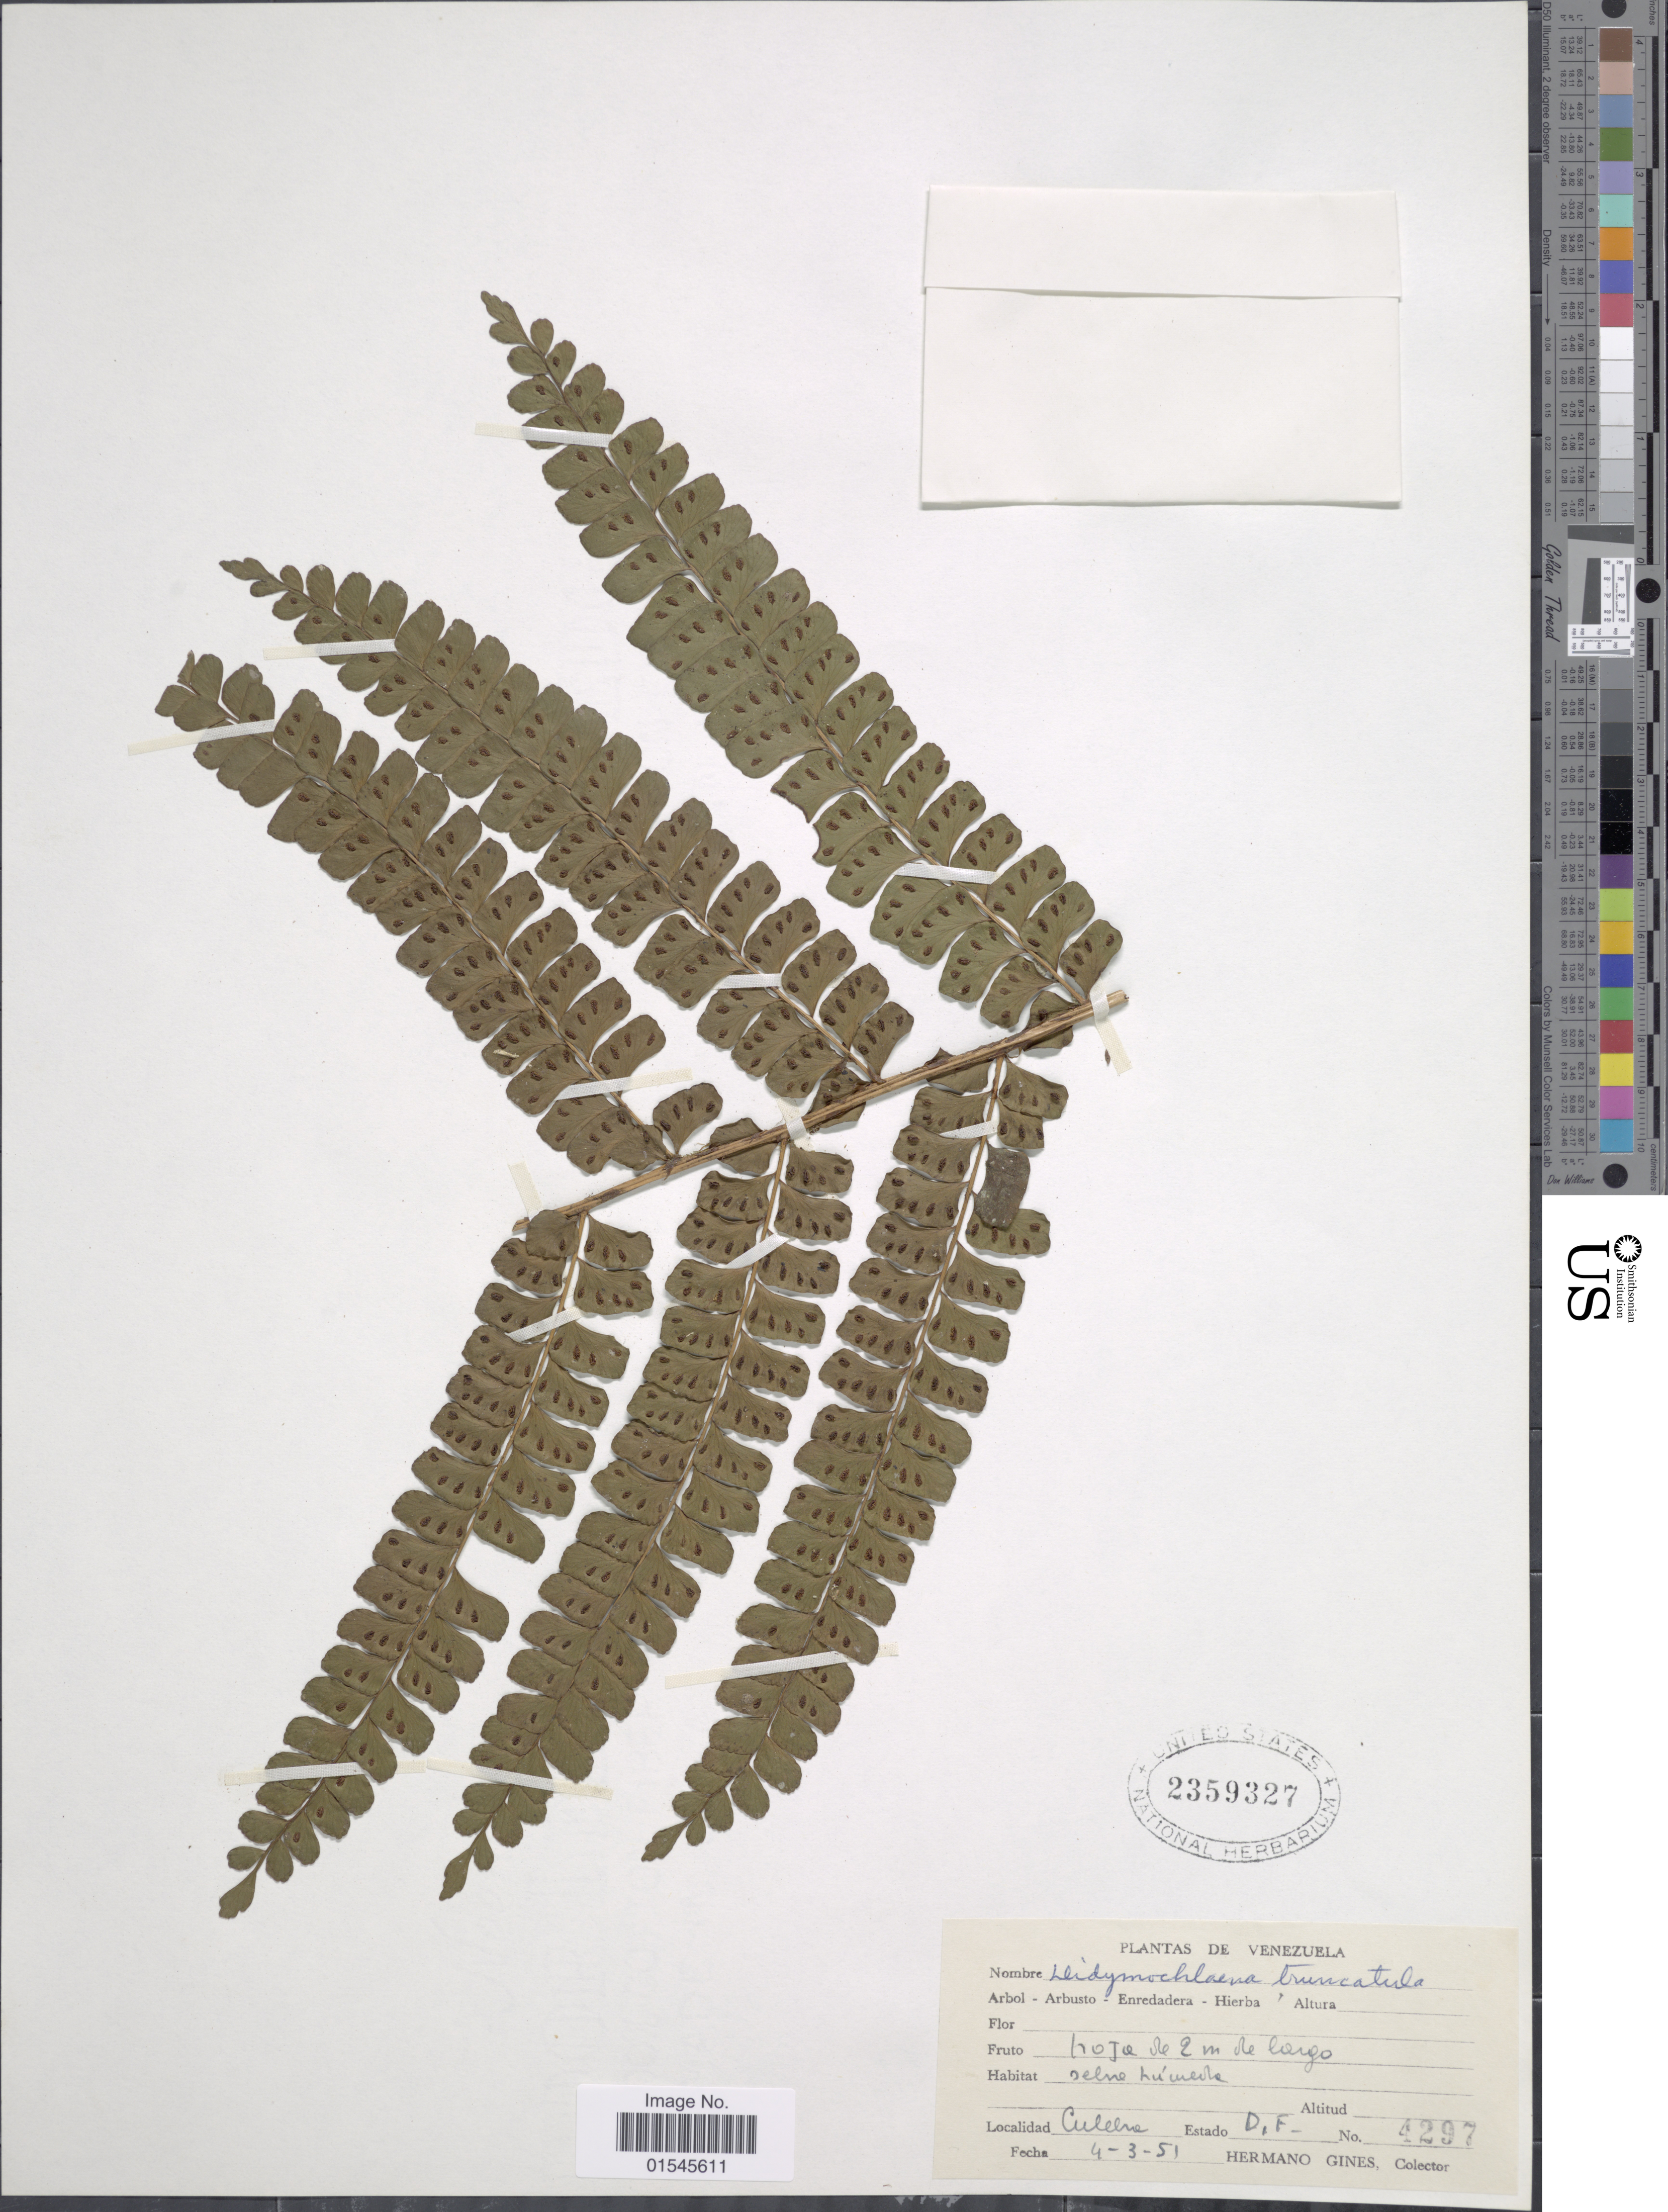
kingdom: Plantae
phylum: Tracheophyta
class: Polypodiopsida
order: Polypodiales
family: Didymochlaenaceae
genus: Didymochlaena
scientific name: Didymochlaena truncatula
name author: (Sw.) J. Sm.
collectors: Bro. Gines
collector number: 4297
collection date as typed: Transcribed d/m/y: 4/3/51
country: Venezuela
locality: Culebra, Estado D.F. [State of Distrito Federal]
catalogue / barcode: US 2359327